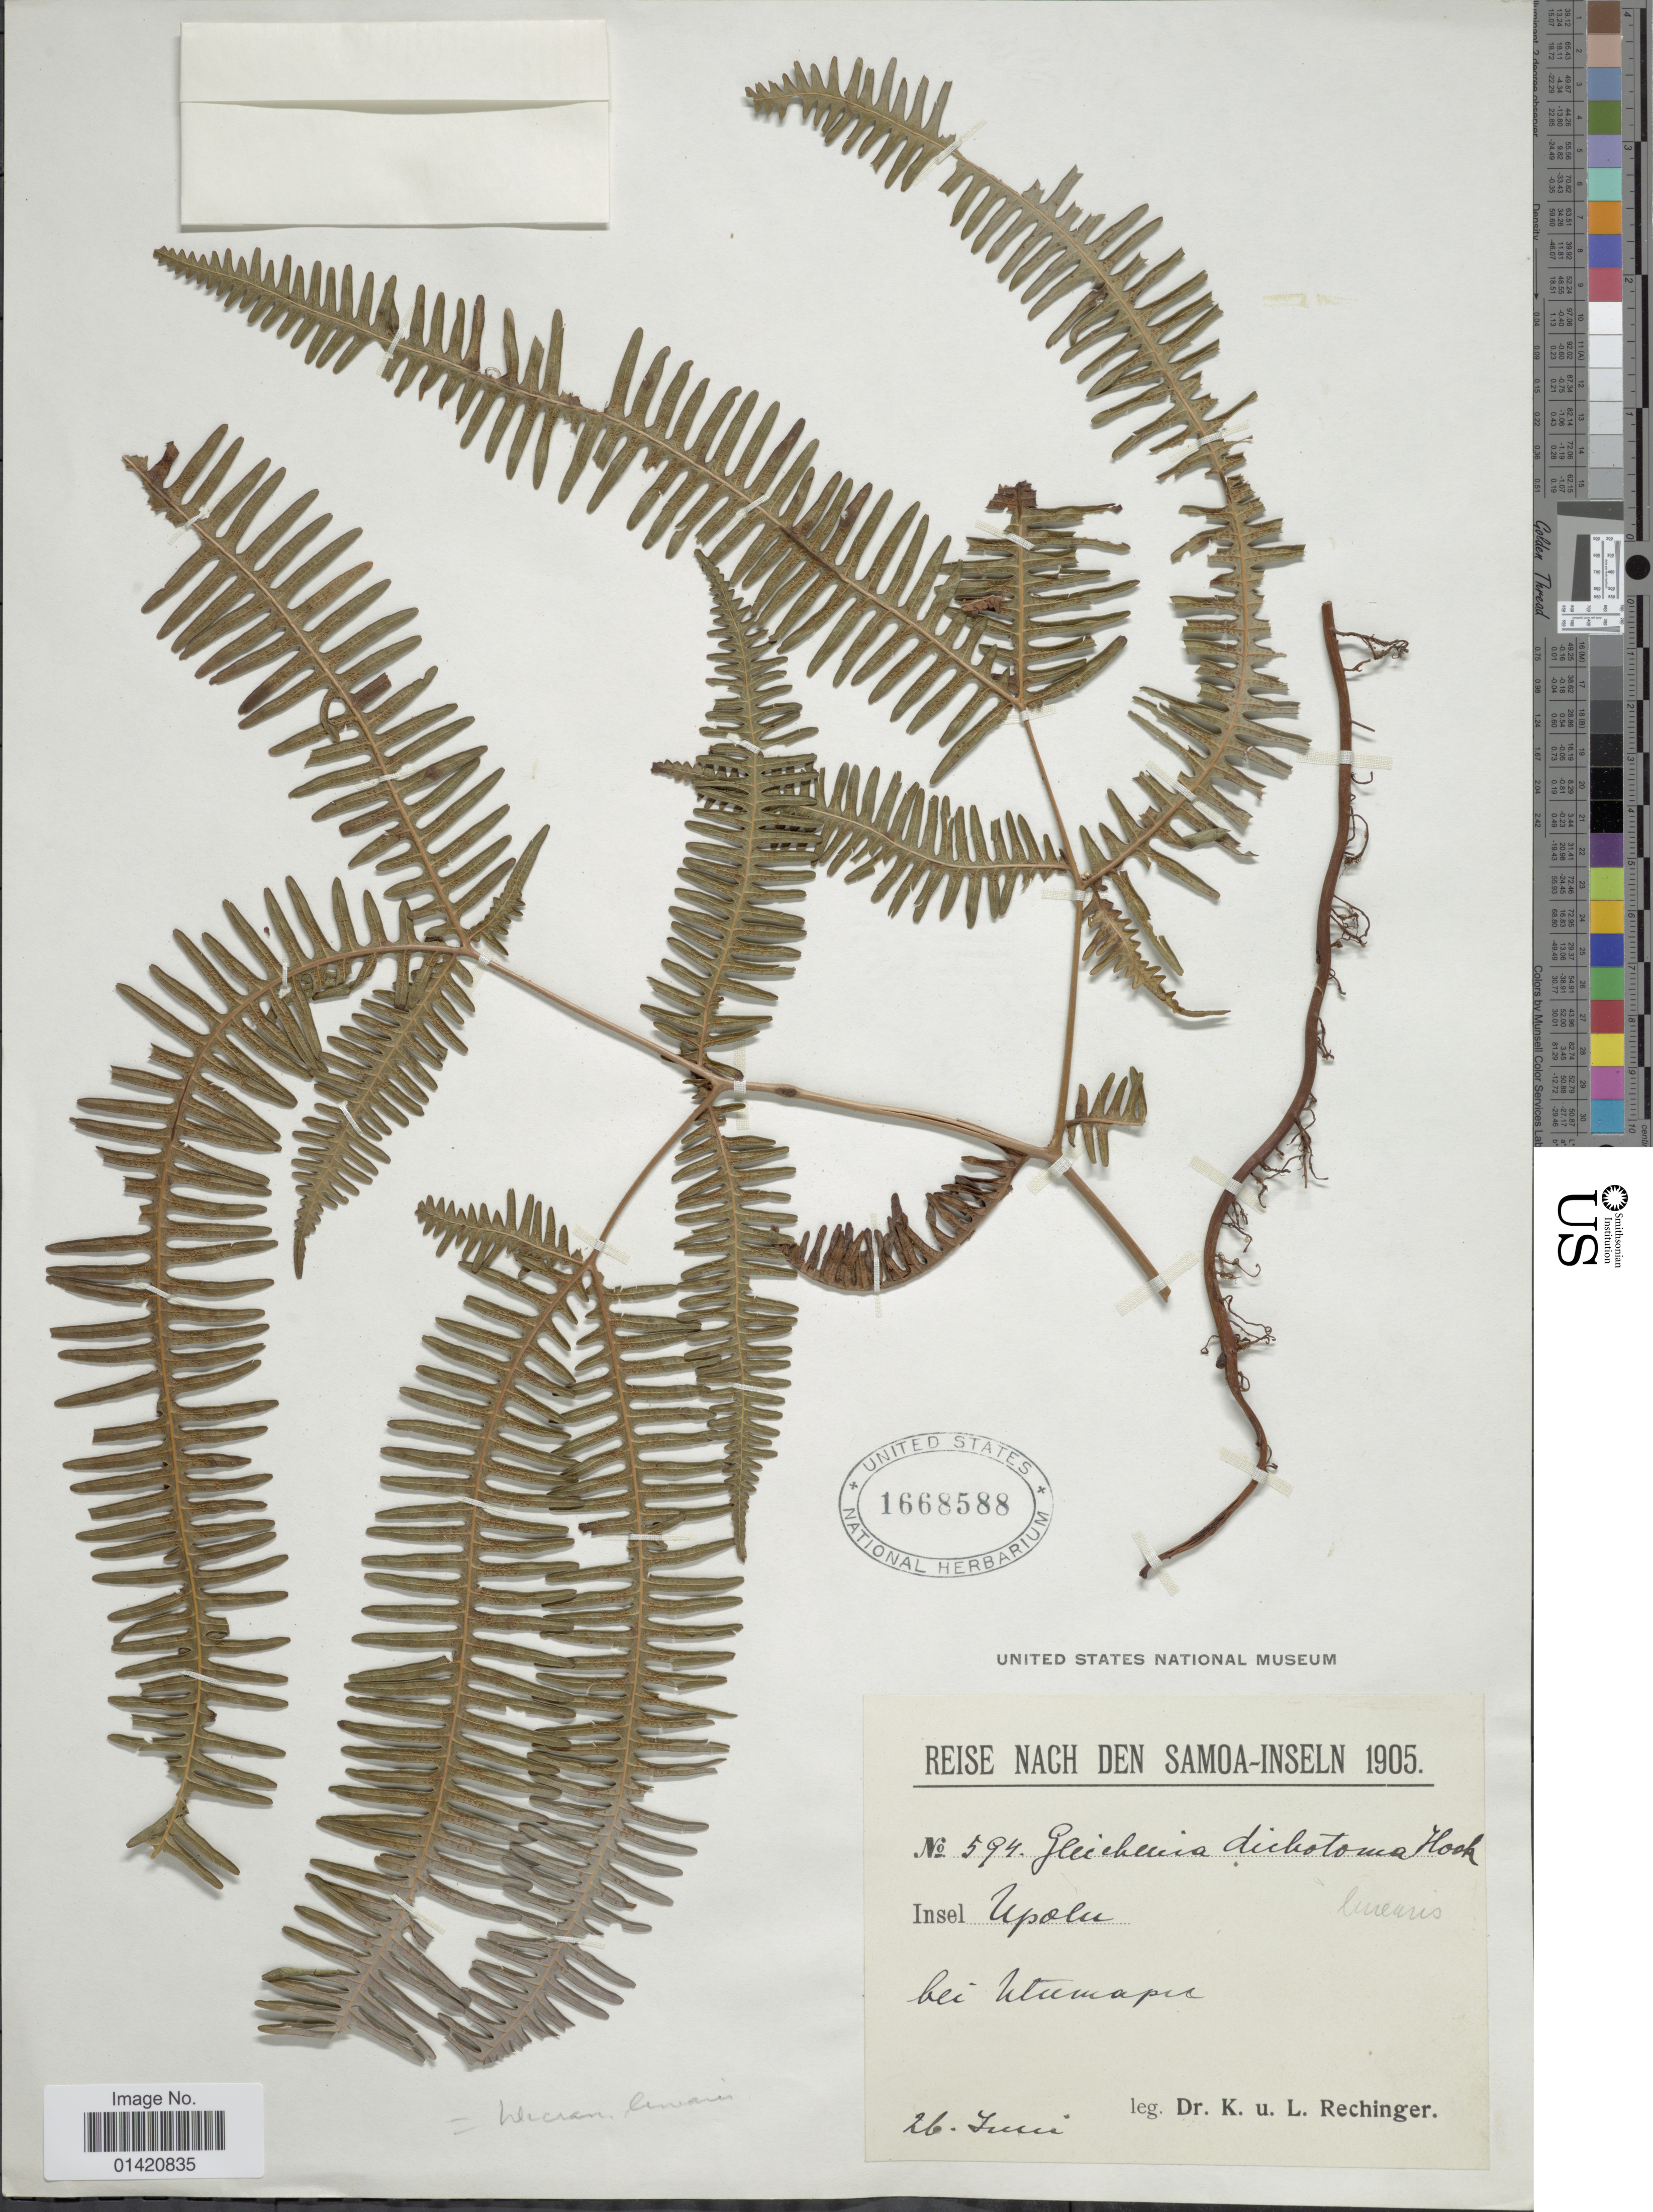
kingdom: Plantae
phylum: Tracheophyta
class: Polypodiopsida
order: Gleicheniales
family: Gleicheniaceae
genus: Dicranopteris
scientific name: Dicranopteris linearis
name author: (Burm. f.) Underw.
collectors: K. Rechinger & L. Rechinger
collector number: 594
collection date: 1905-06-26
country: Samoa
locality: Insel Upolu bei Utumapu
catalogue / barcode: US 1668588